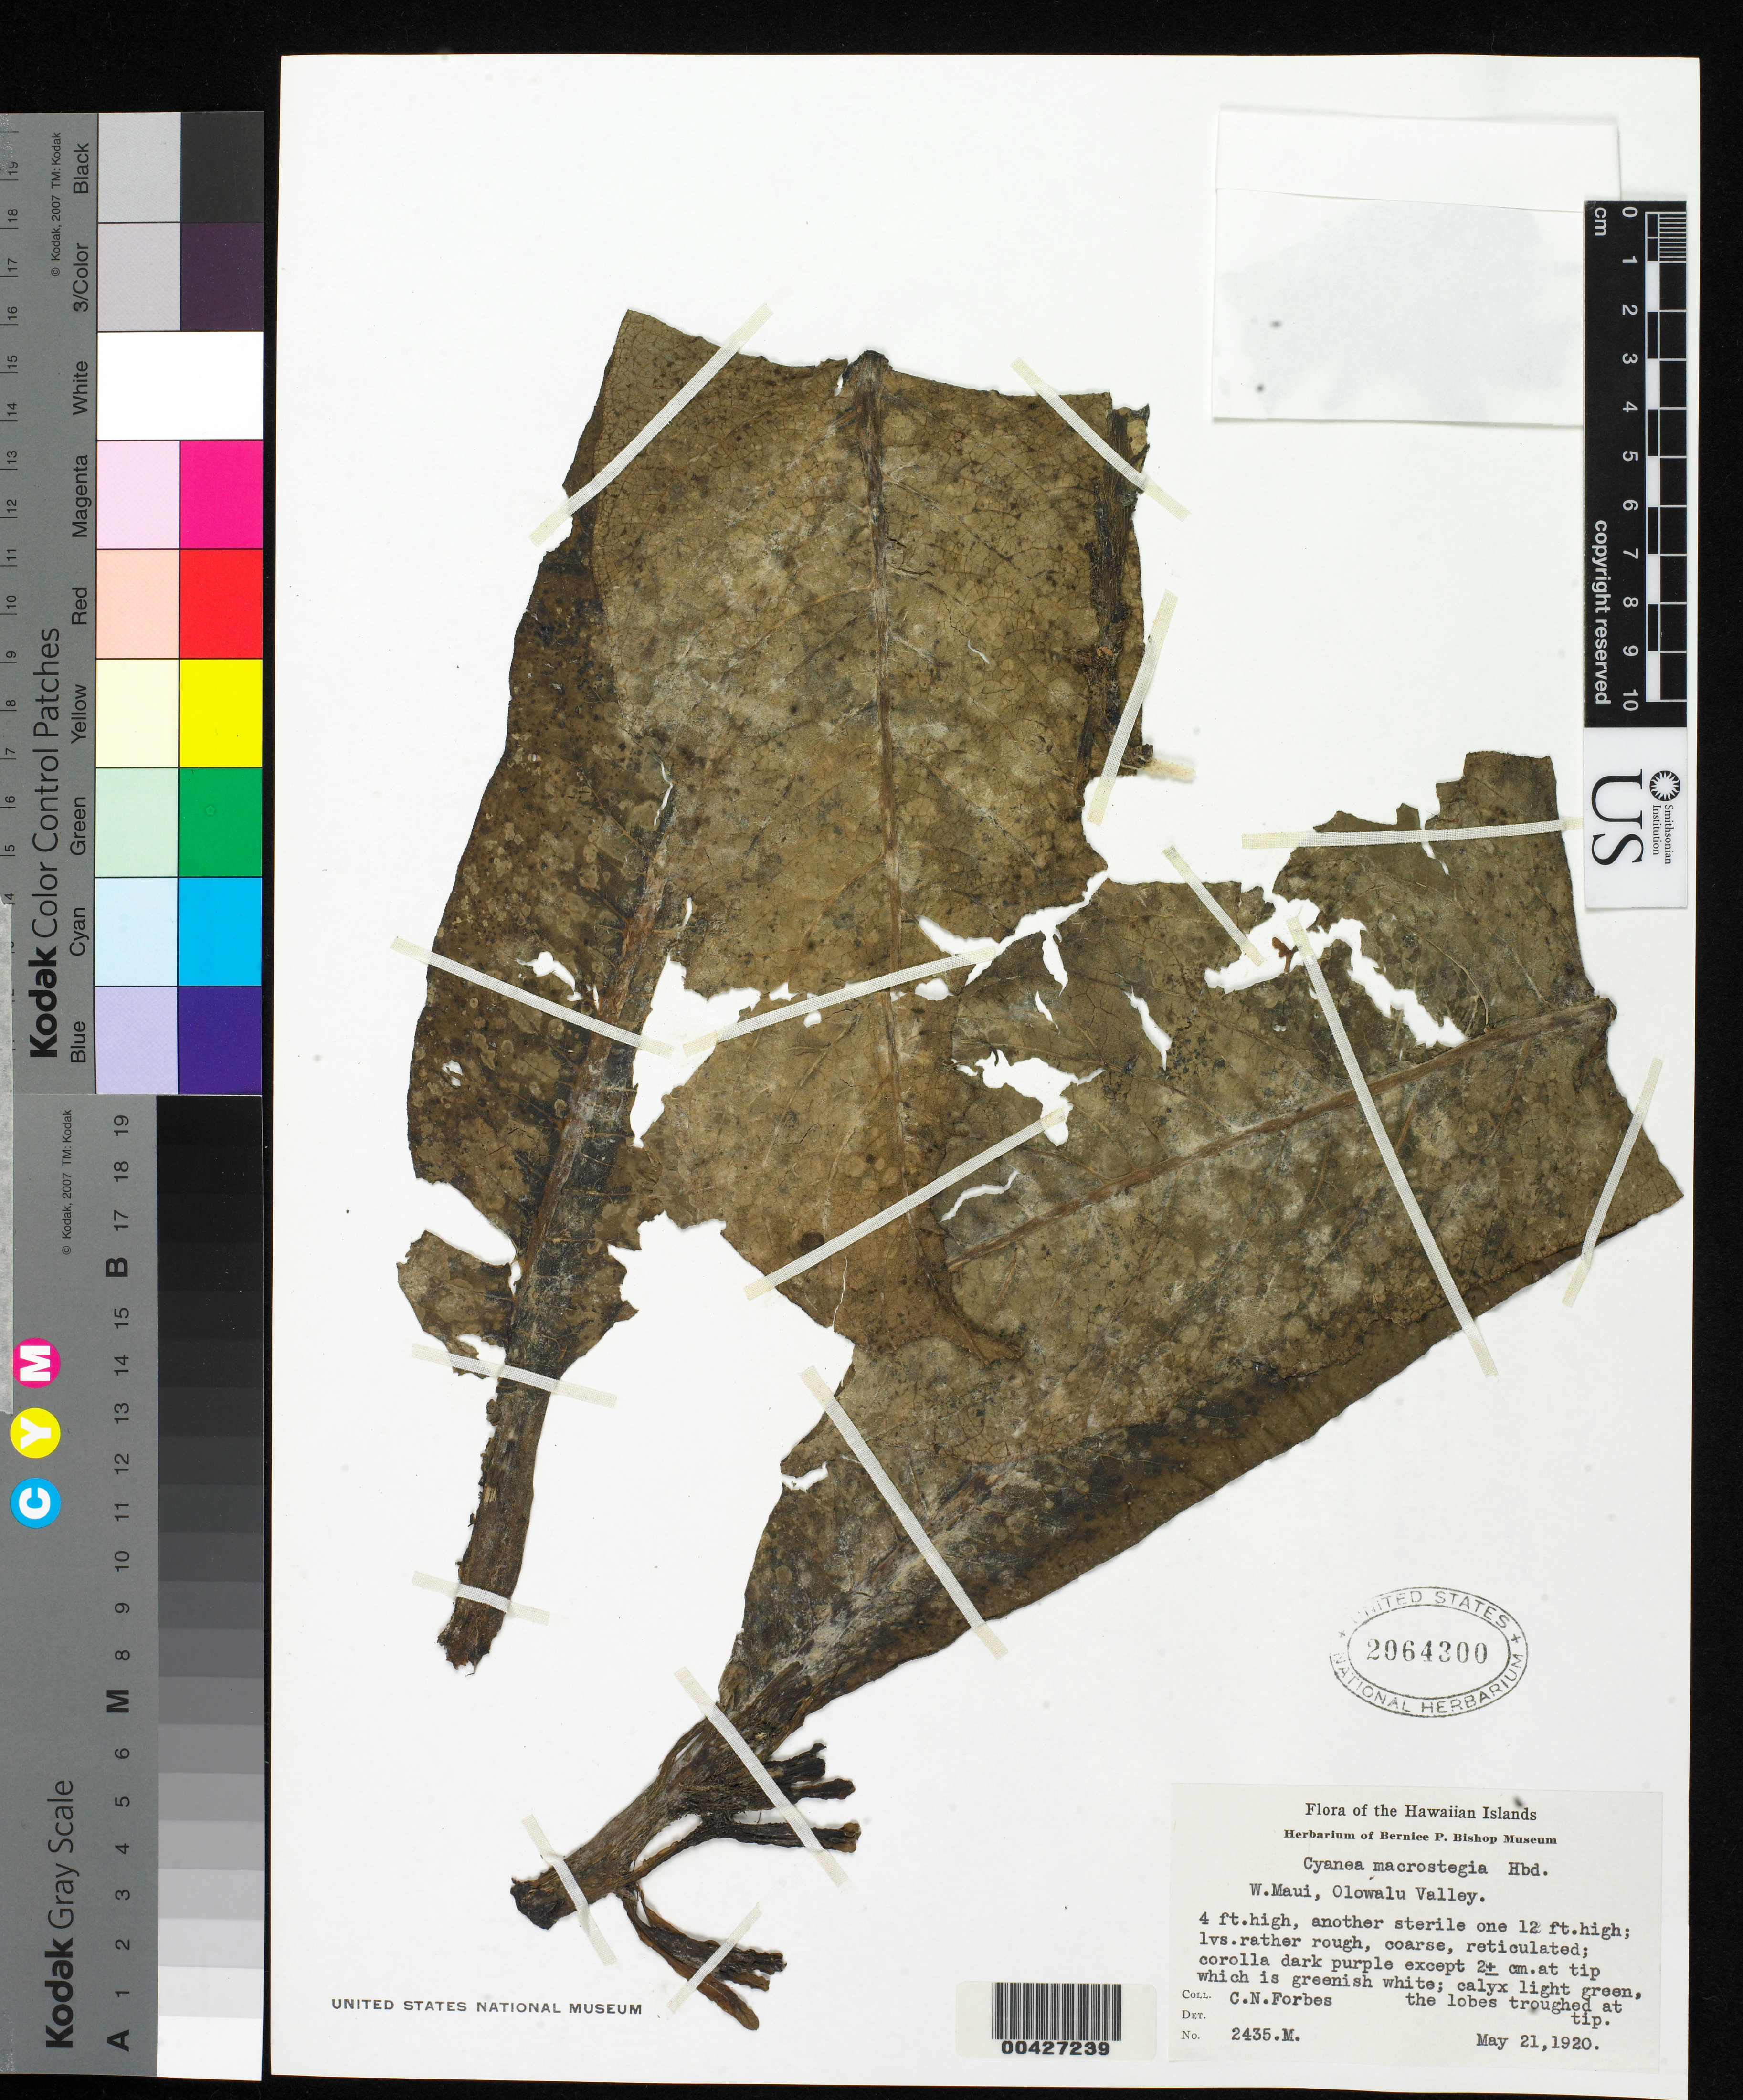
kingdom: Plantae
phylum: Tracheophyta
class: Magnoliopsida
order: Asterales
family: Campanulaceae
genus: Cyanea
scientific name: Cyanea macrostegia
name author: Hillebr.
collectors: C. N. Forbes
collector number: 2435.M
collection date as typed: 21 May 1920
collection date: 1920-05-21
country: United States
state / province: Hawaii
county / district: Maui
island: Maui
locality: W Maui, Olowalu Valley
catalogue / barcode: US 2064300